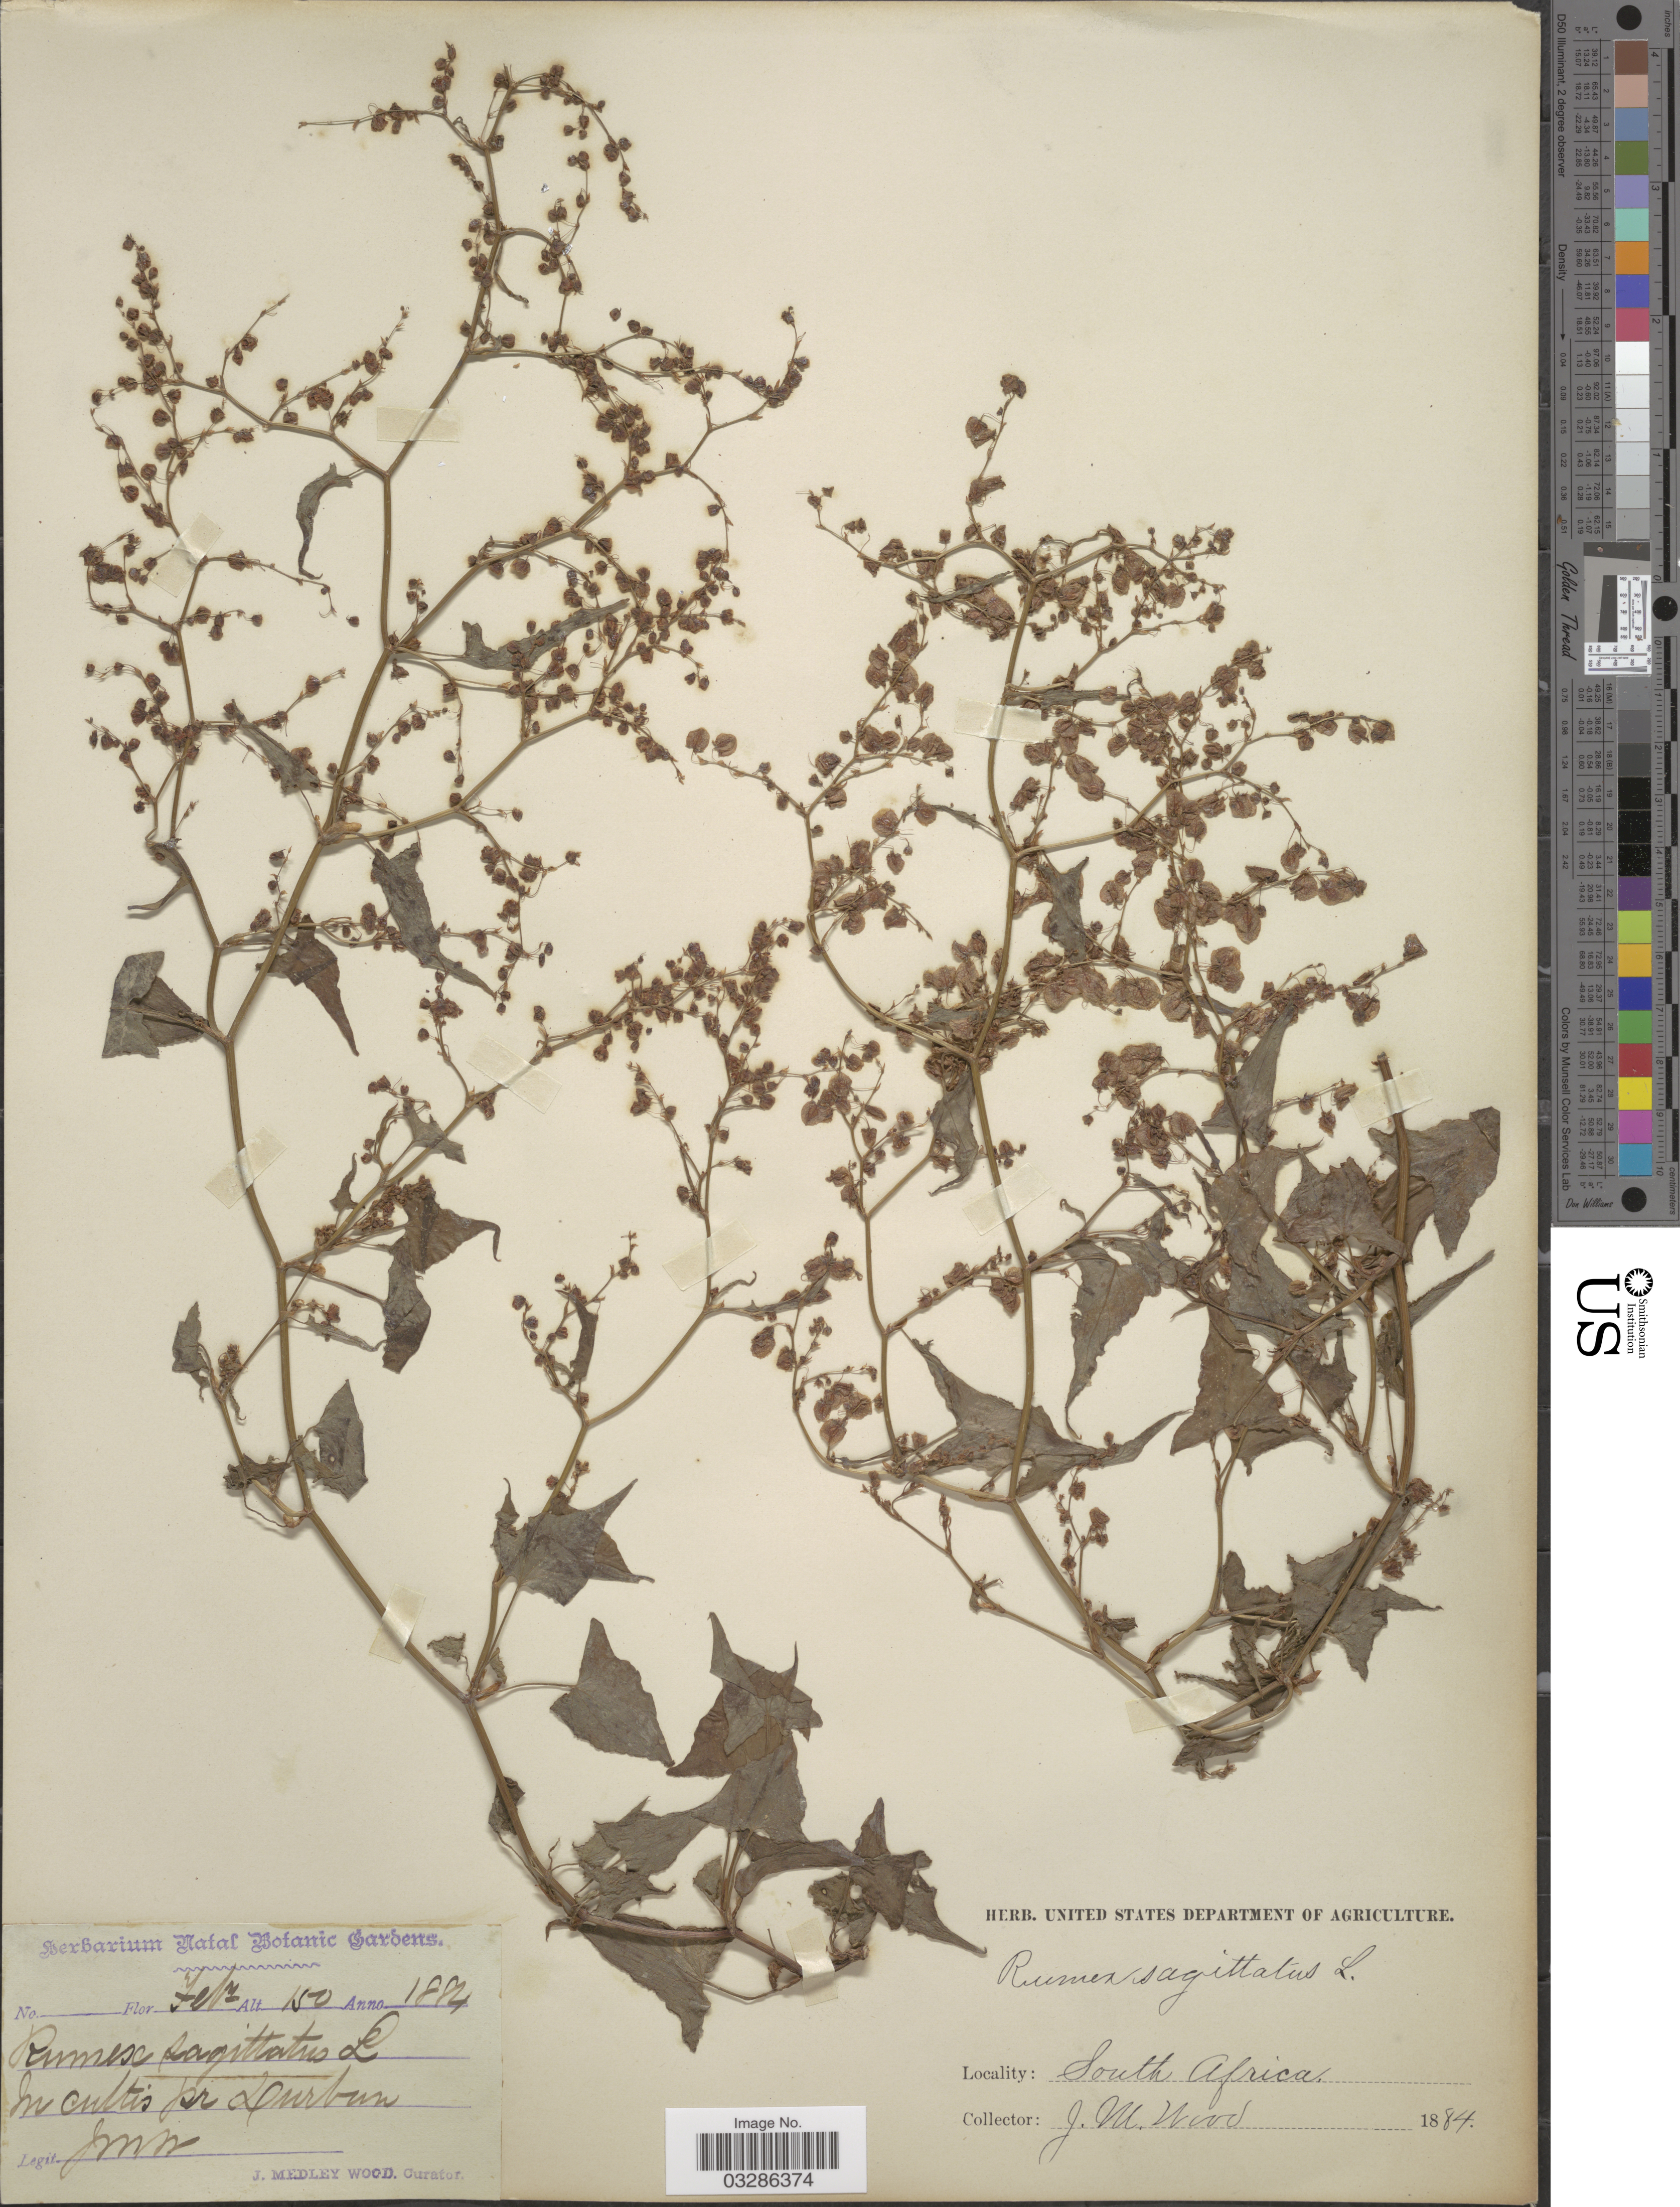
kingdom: Plantae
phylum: Tracheophyta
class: Magnoliopsida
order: Caryophyllales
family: Polygonaceae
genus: Rumex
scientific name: Rumex sagittatus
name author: Thunb.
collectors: J. M. Wood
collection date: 1884-02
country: South Africa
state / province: KwaZulu-Natal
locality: Pr Durban.